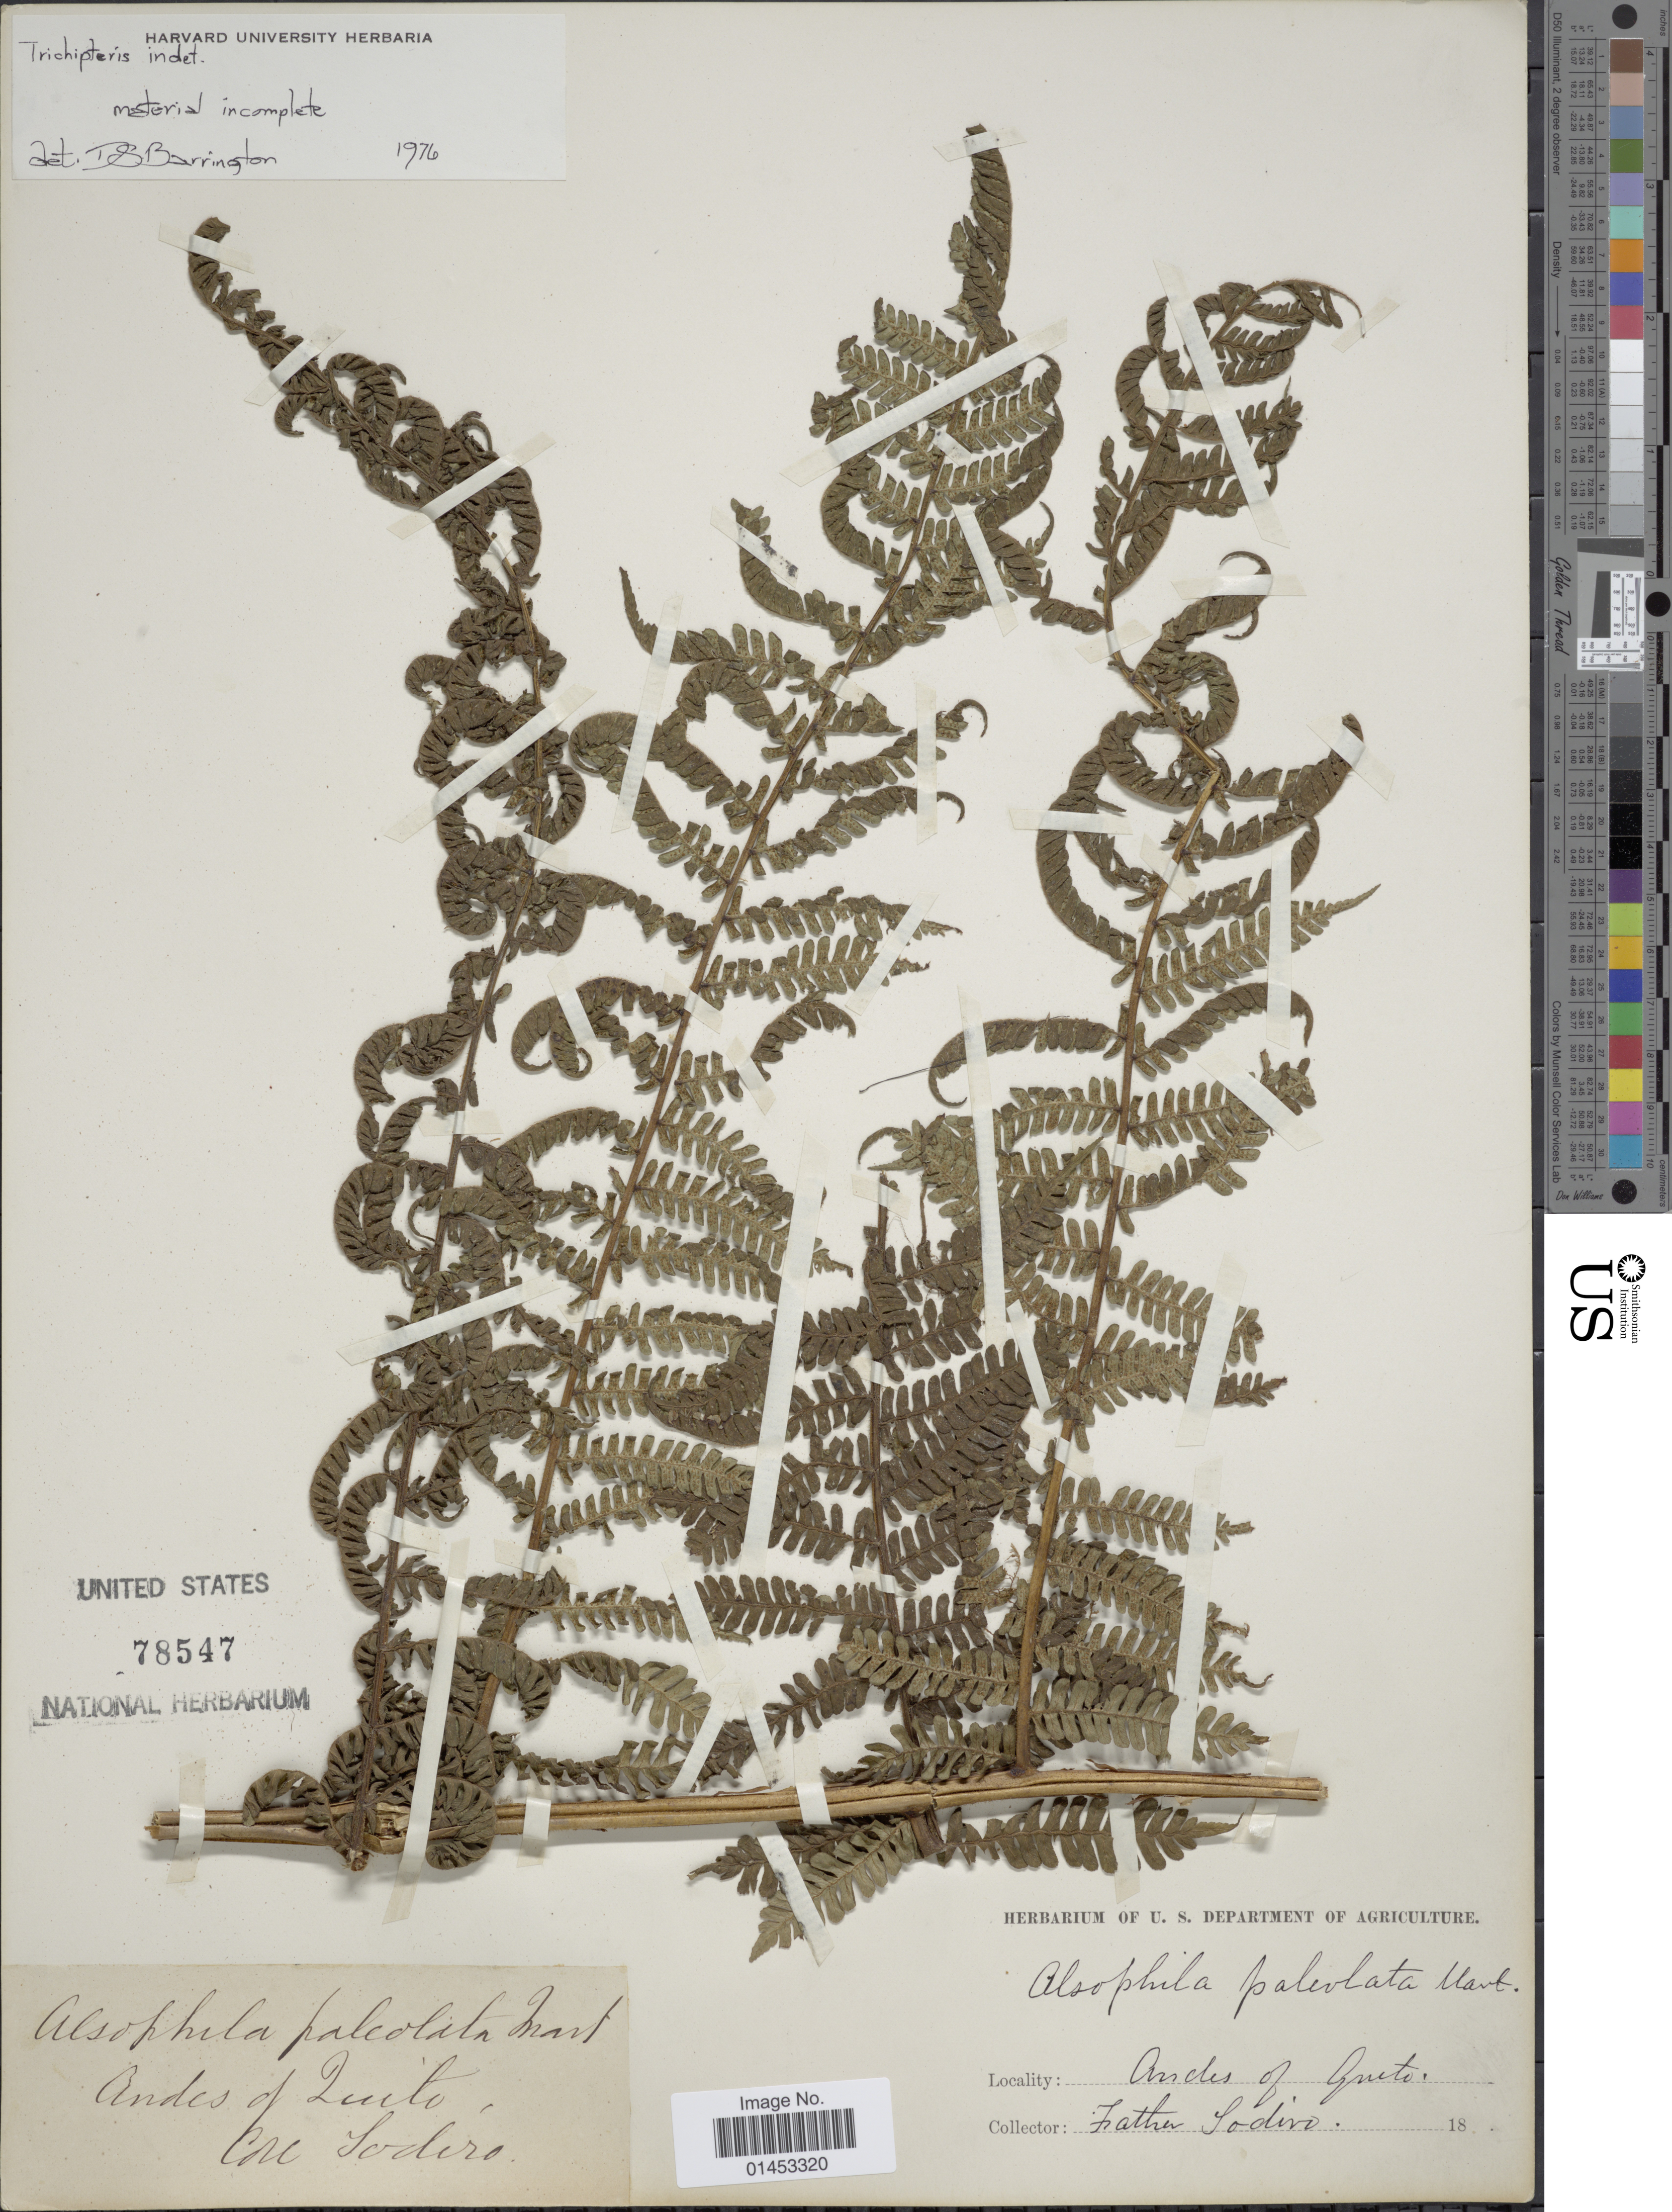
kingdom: Plantae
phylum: Tracheophyta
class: Polypodiopsida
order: Cyatheales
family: Cyatheaceae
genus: Cyathea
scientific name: Cyathea sp.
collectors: Sodiro, --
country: Ecuador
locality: Andes of Quito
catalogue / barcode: US 78547